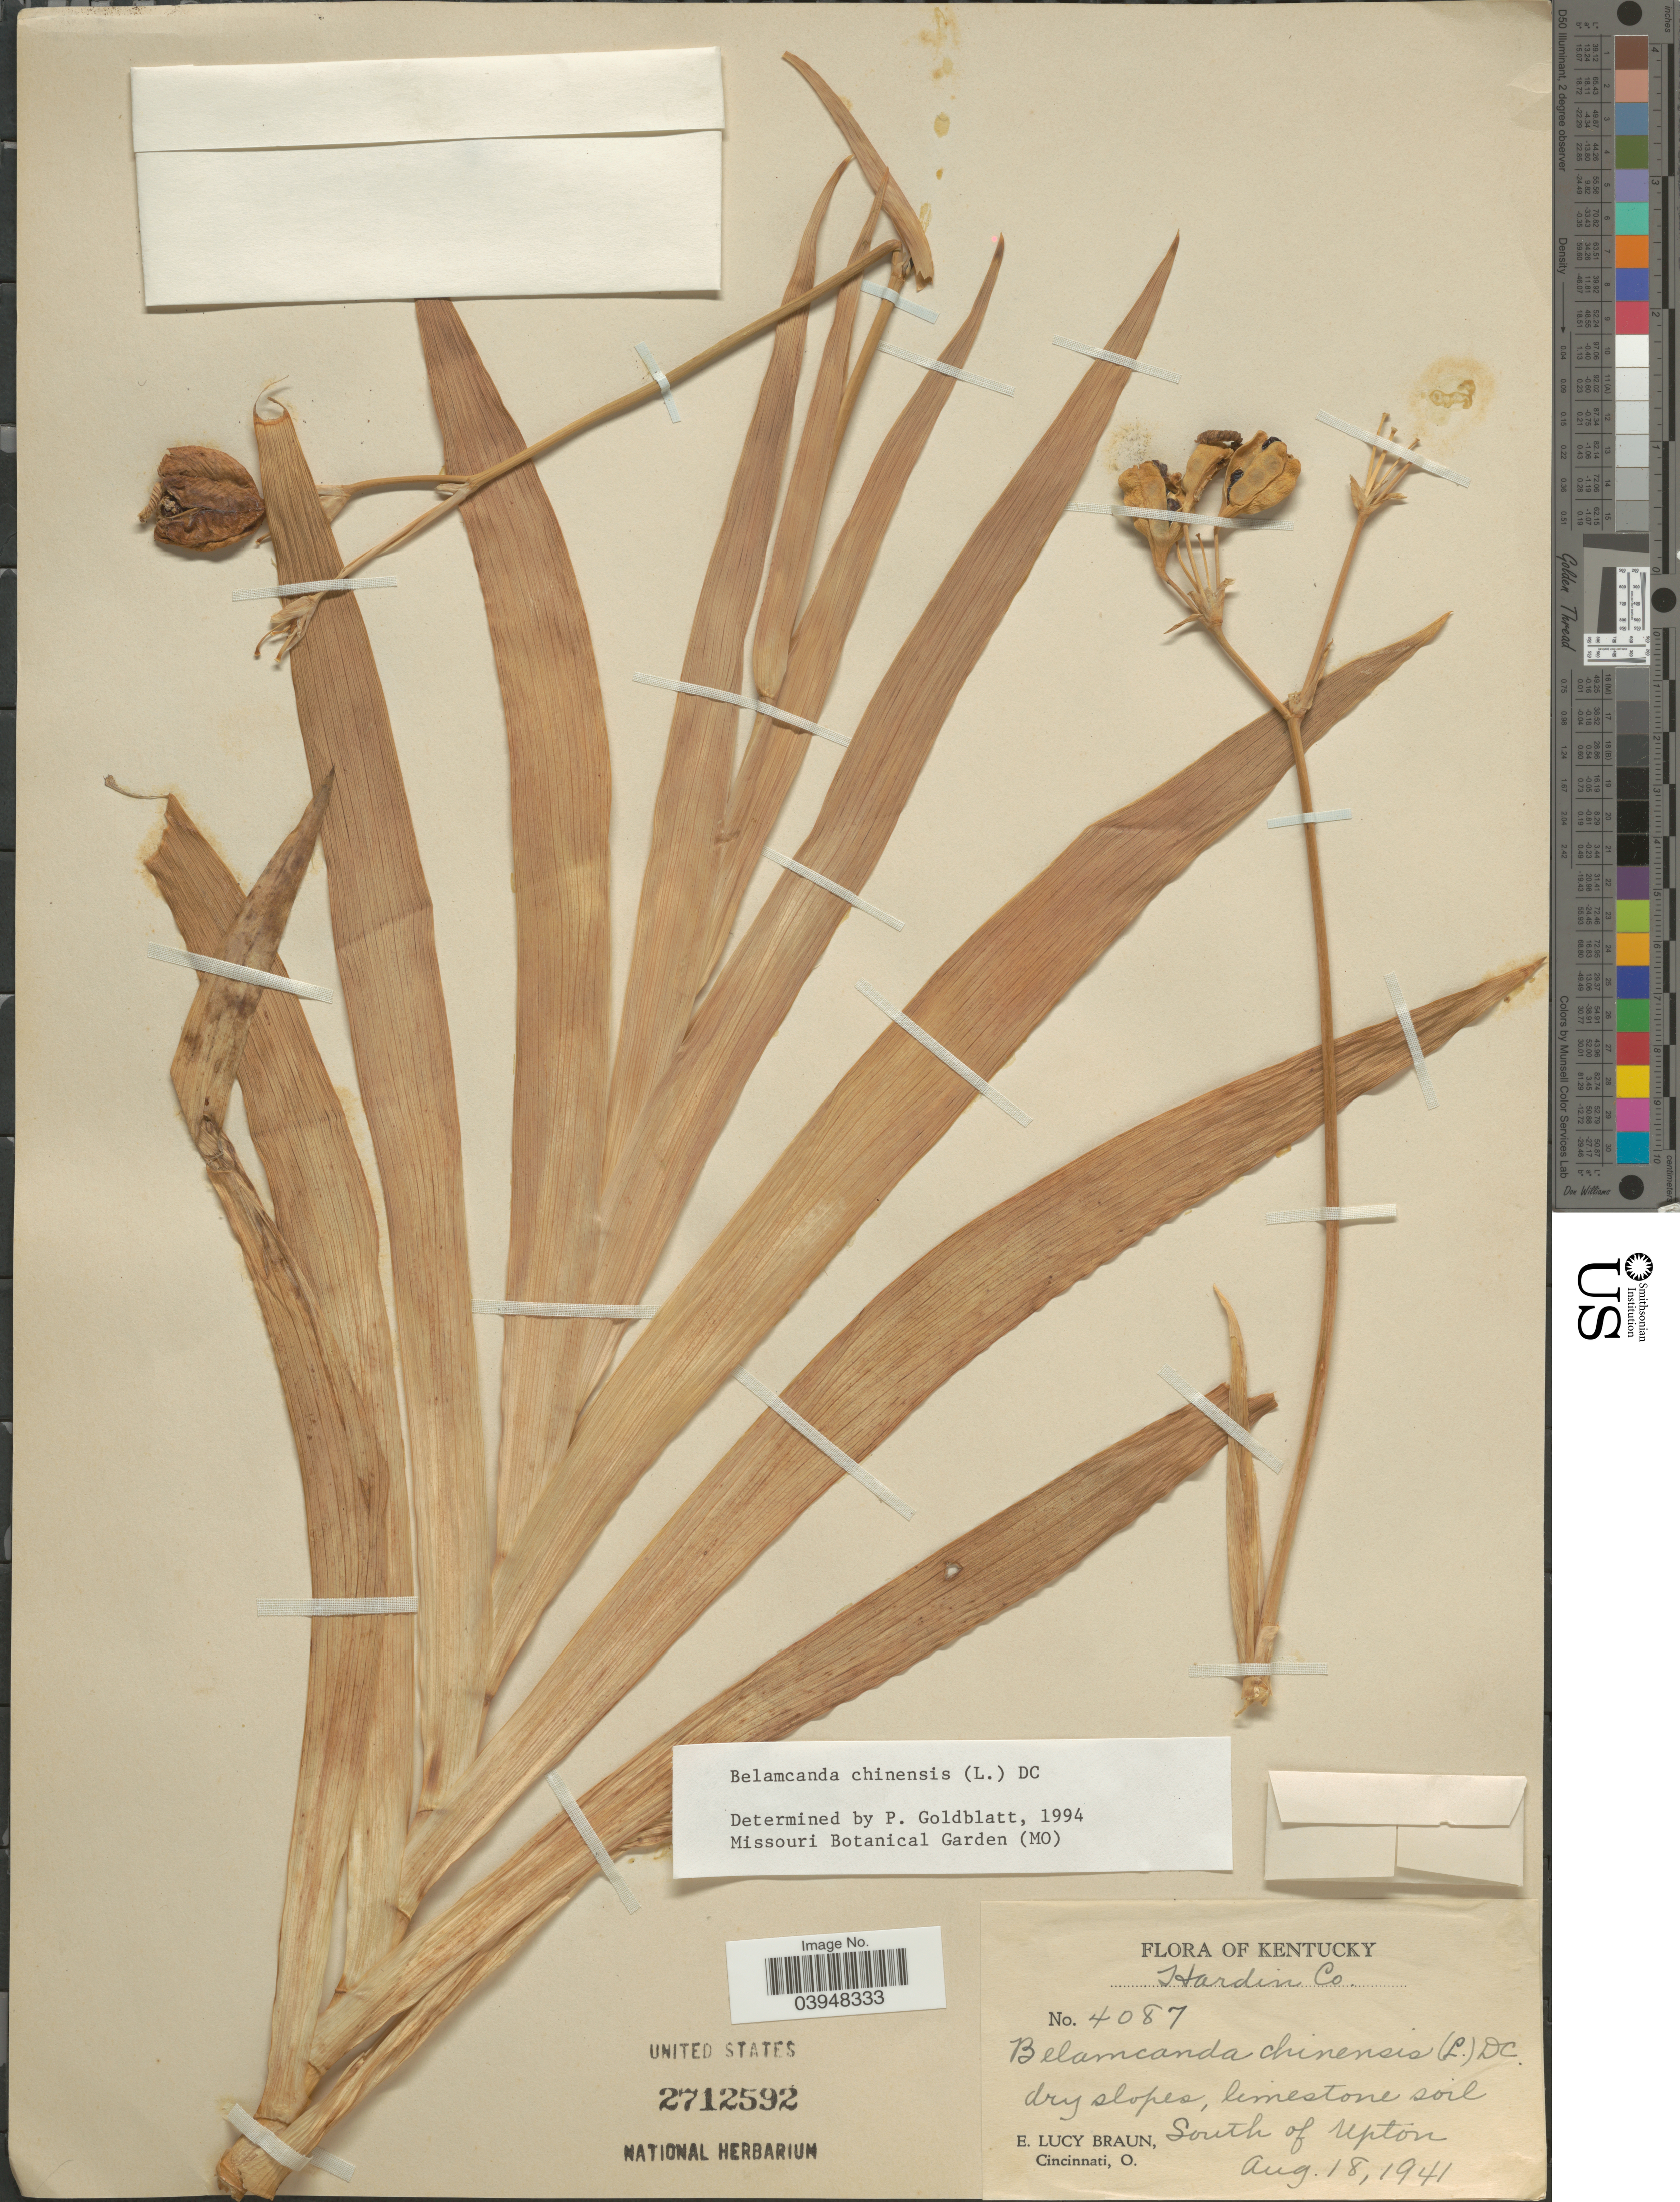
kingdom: Plantae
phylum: Tracheophyta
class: Liliopsida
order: Asparagales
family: Iridaceae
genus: Iris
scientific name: Iris domestica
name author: (L.) Goldblatt & Mabb.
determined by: Strong, Mark T., (BOT), Smithsonian Institution - National Museum of Natural History (UNITED STATES)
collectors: E. L. Braun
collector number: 4087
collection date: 1941-08-18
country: United States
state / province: Kentucky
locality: Hardin Co. South of Upton.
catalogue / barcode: US 2712592